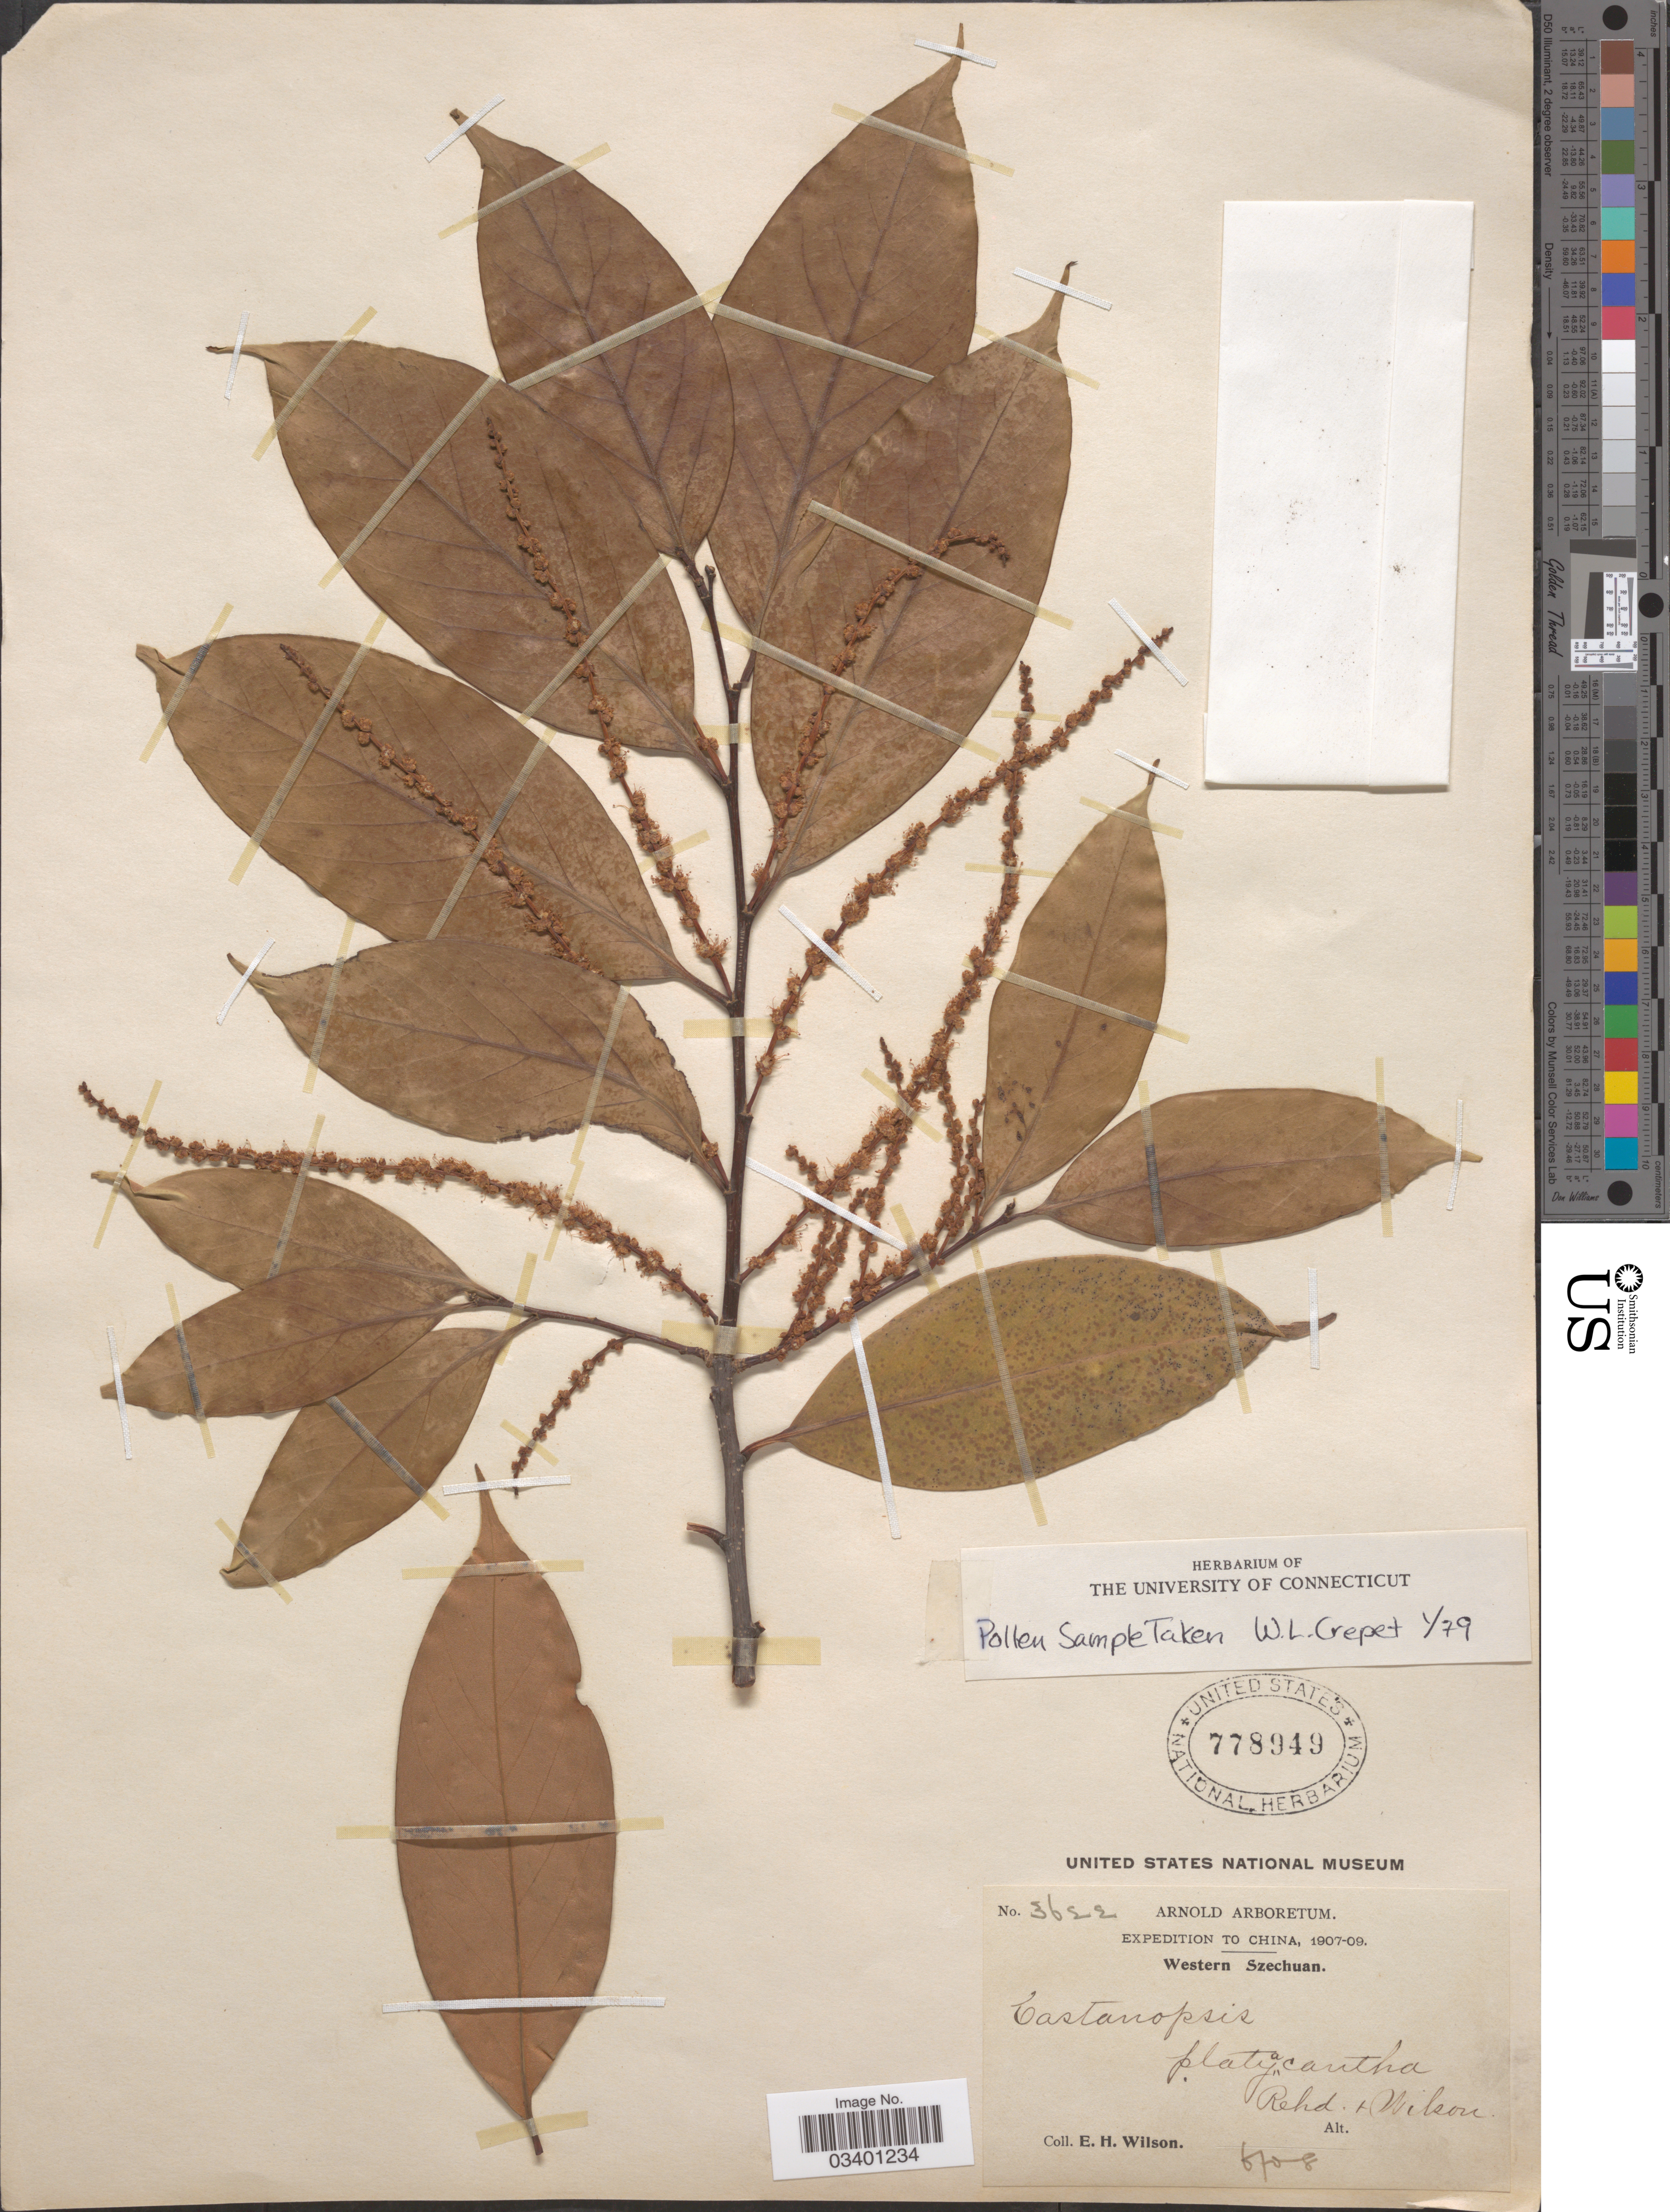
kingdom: Plantae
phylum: Tracheophyta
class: Magnoliopsida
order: Fagales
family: Fagaceae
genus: Castanopsis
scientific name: Castanopsis platyacantha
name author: Rehder & E.H. Wilson in Sarg.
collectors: E. Wilson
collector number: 3622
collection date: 1908-06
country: China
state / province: Sichuan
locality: Western Szechuan.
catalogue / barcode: US 778949